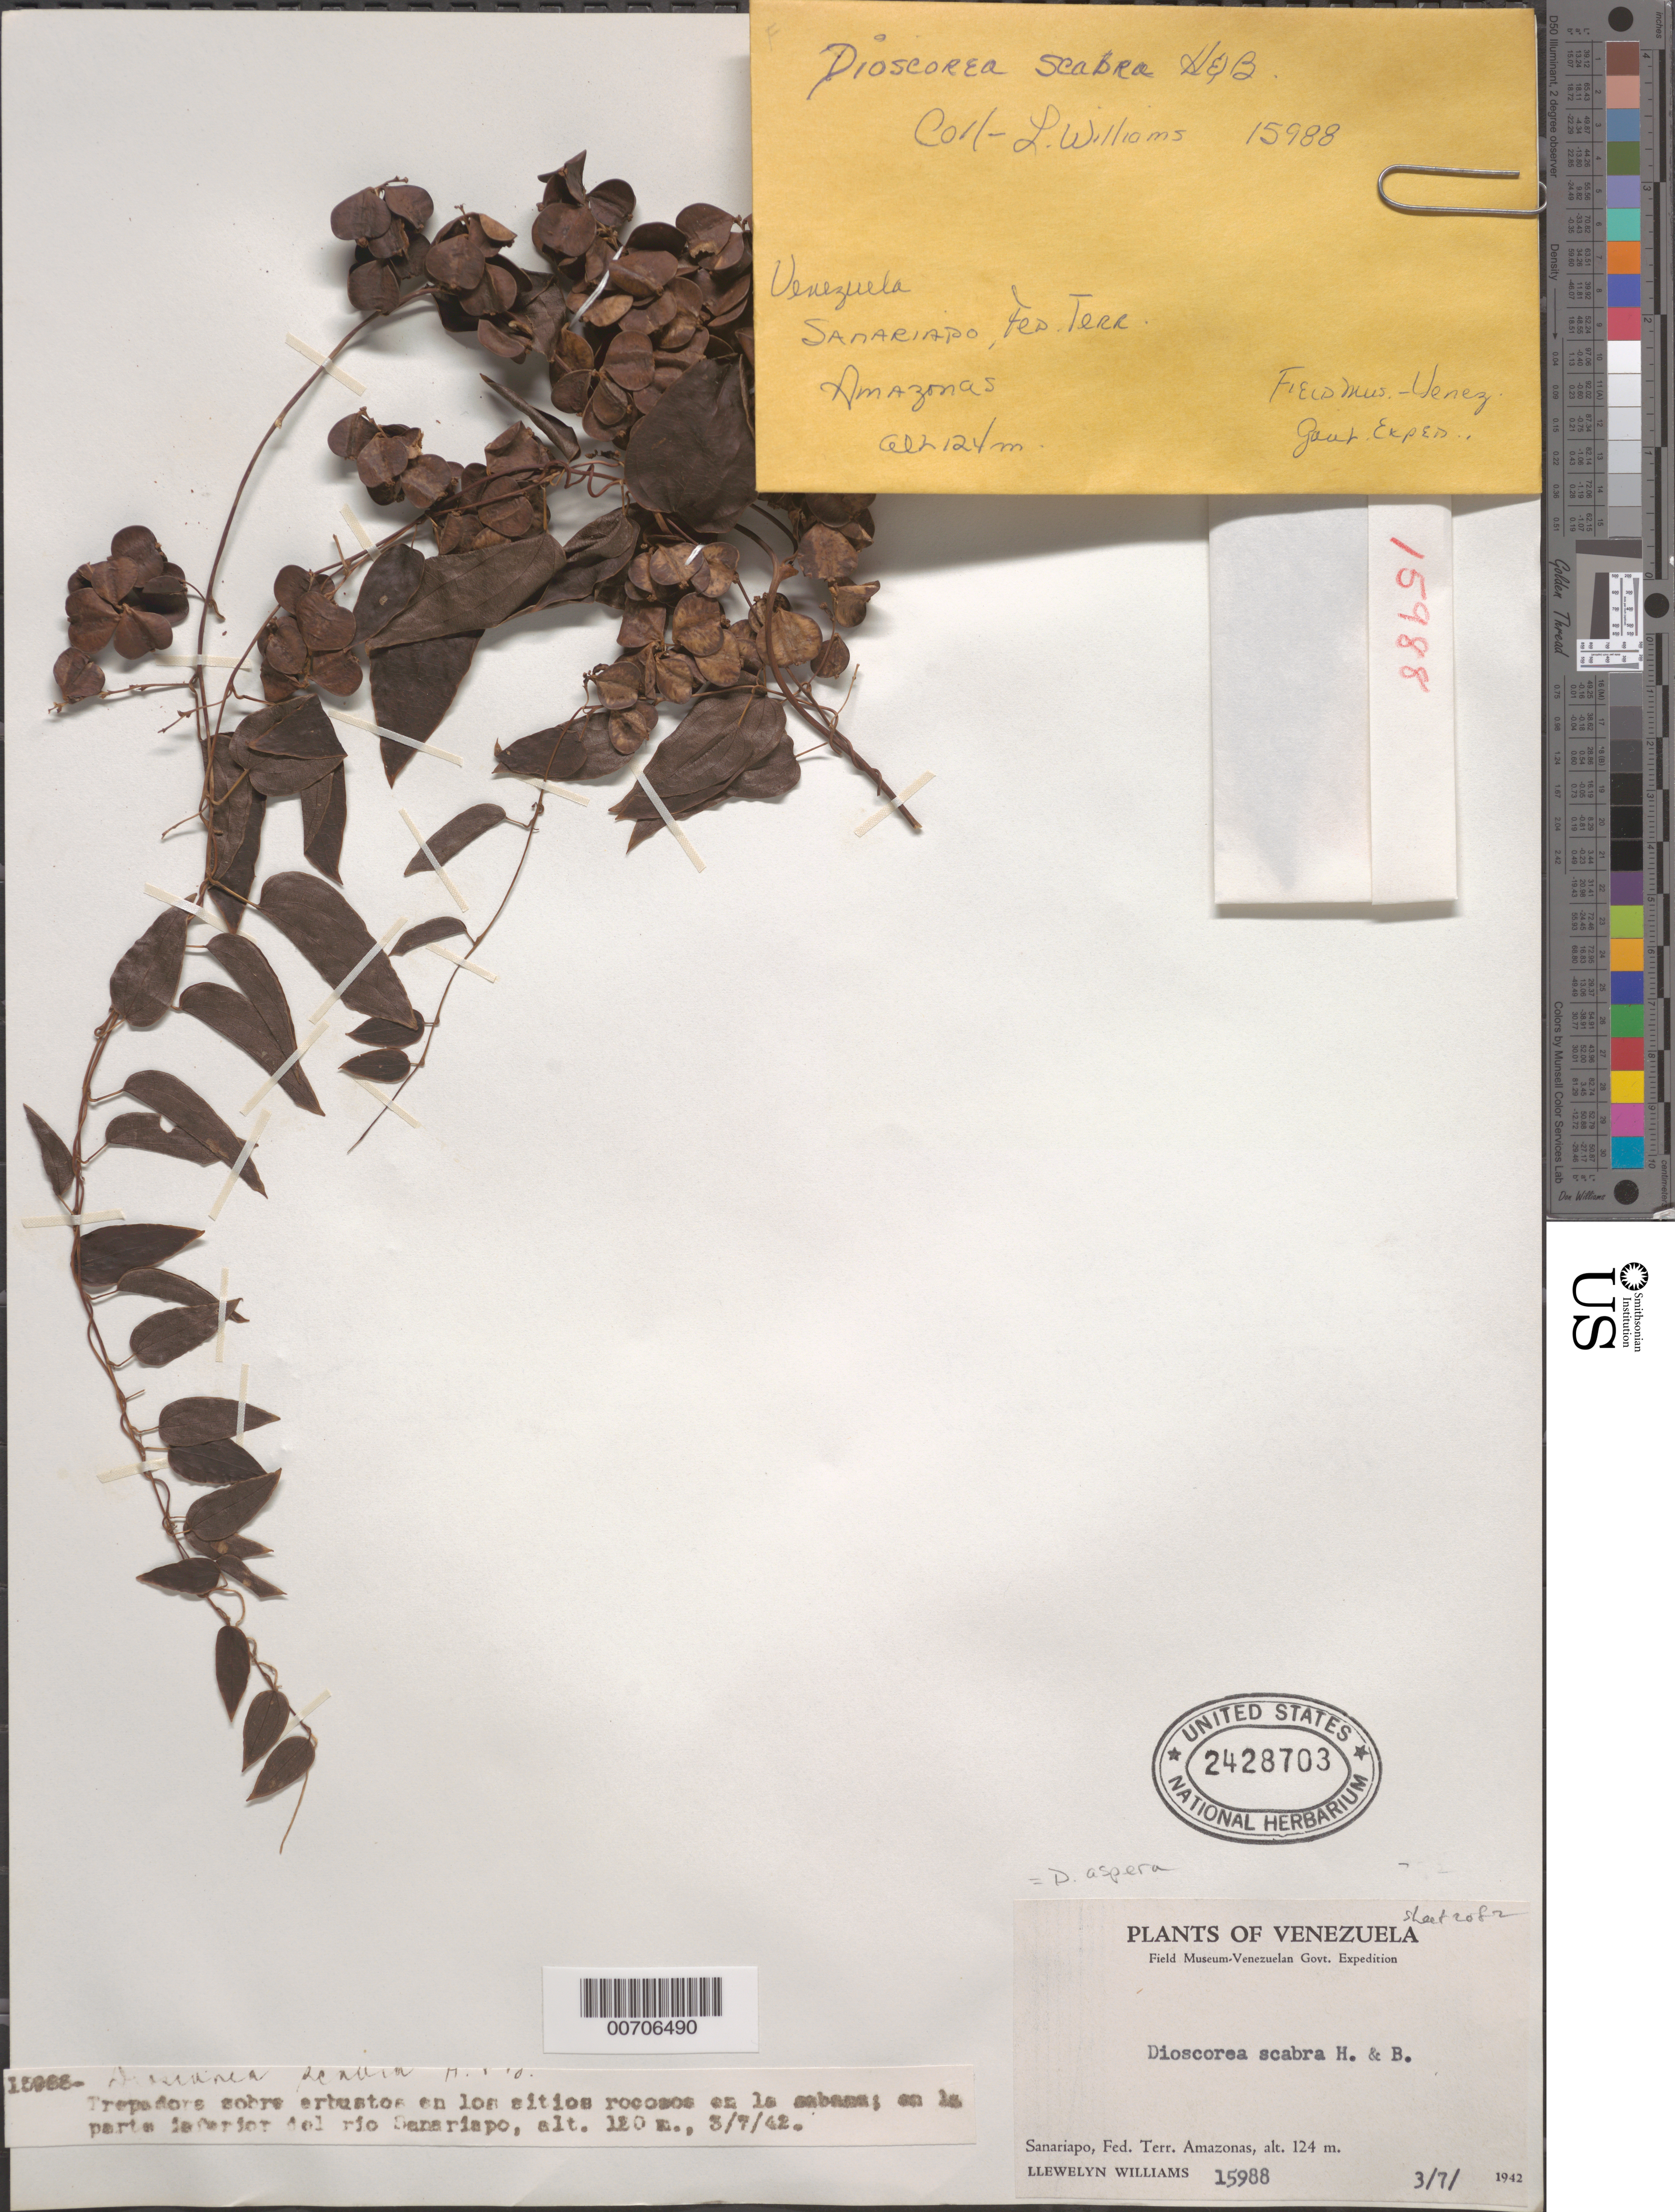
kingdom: Plantae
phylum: Tracheophyta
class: Liliopsida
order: Dioscoreales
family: Dioscoreaceae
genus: Dioscorea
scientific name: Dioscorea aspera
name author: Bonpl. ex Humb. & Willd.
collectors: Ll. Williams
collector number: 15988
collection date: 1942-07-03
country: Venezuela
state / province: Amazonas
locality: En la parta inferior del rio Sanariapo. Sanariapo, Fed. Terr. Amazonas.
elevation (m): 120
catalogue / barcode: US 2428703